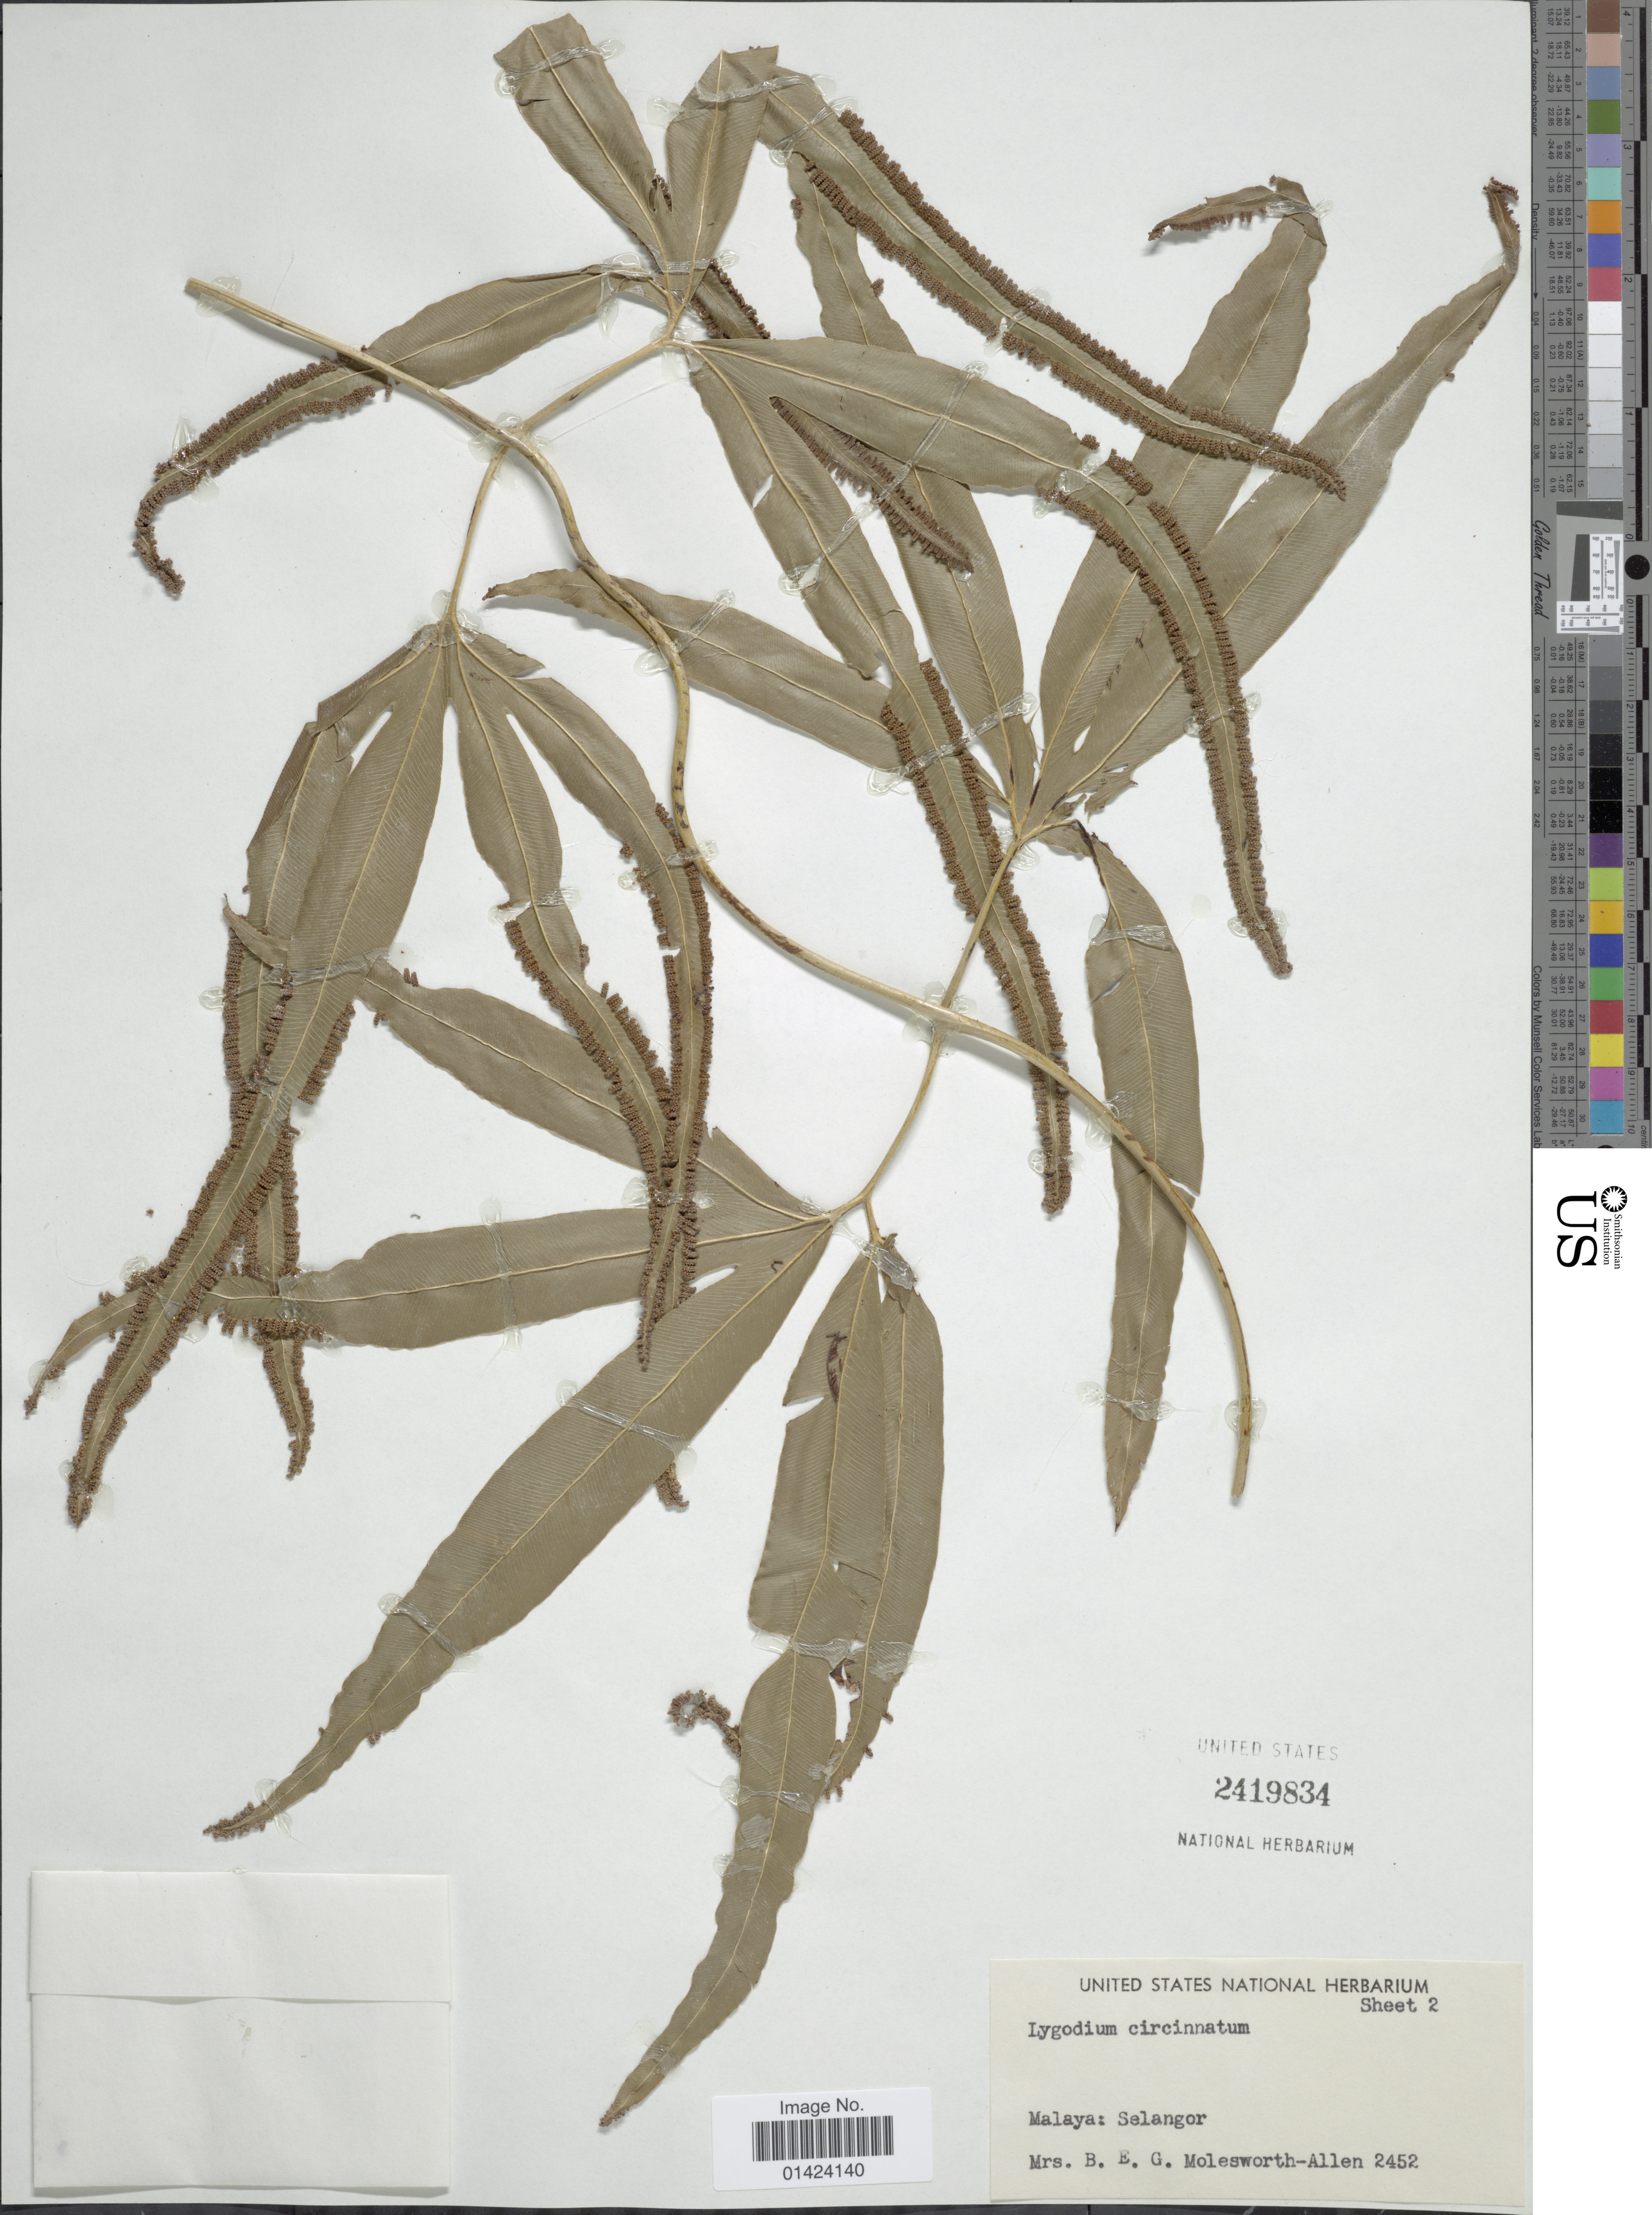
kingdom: Plantae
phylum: Tracheophyta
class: Polypodiopsida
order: Schizaeales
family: Lygodiaceae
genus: Lygodium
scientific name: Lygodium circinnatum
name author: (Burm. f.) Sw.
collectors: Mrs. B. E. G. Molesworth-Allen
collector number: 2452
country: Malaysia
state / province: Selangor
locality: Malaya: Selangor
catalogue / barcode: US 2419834